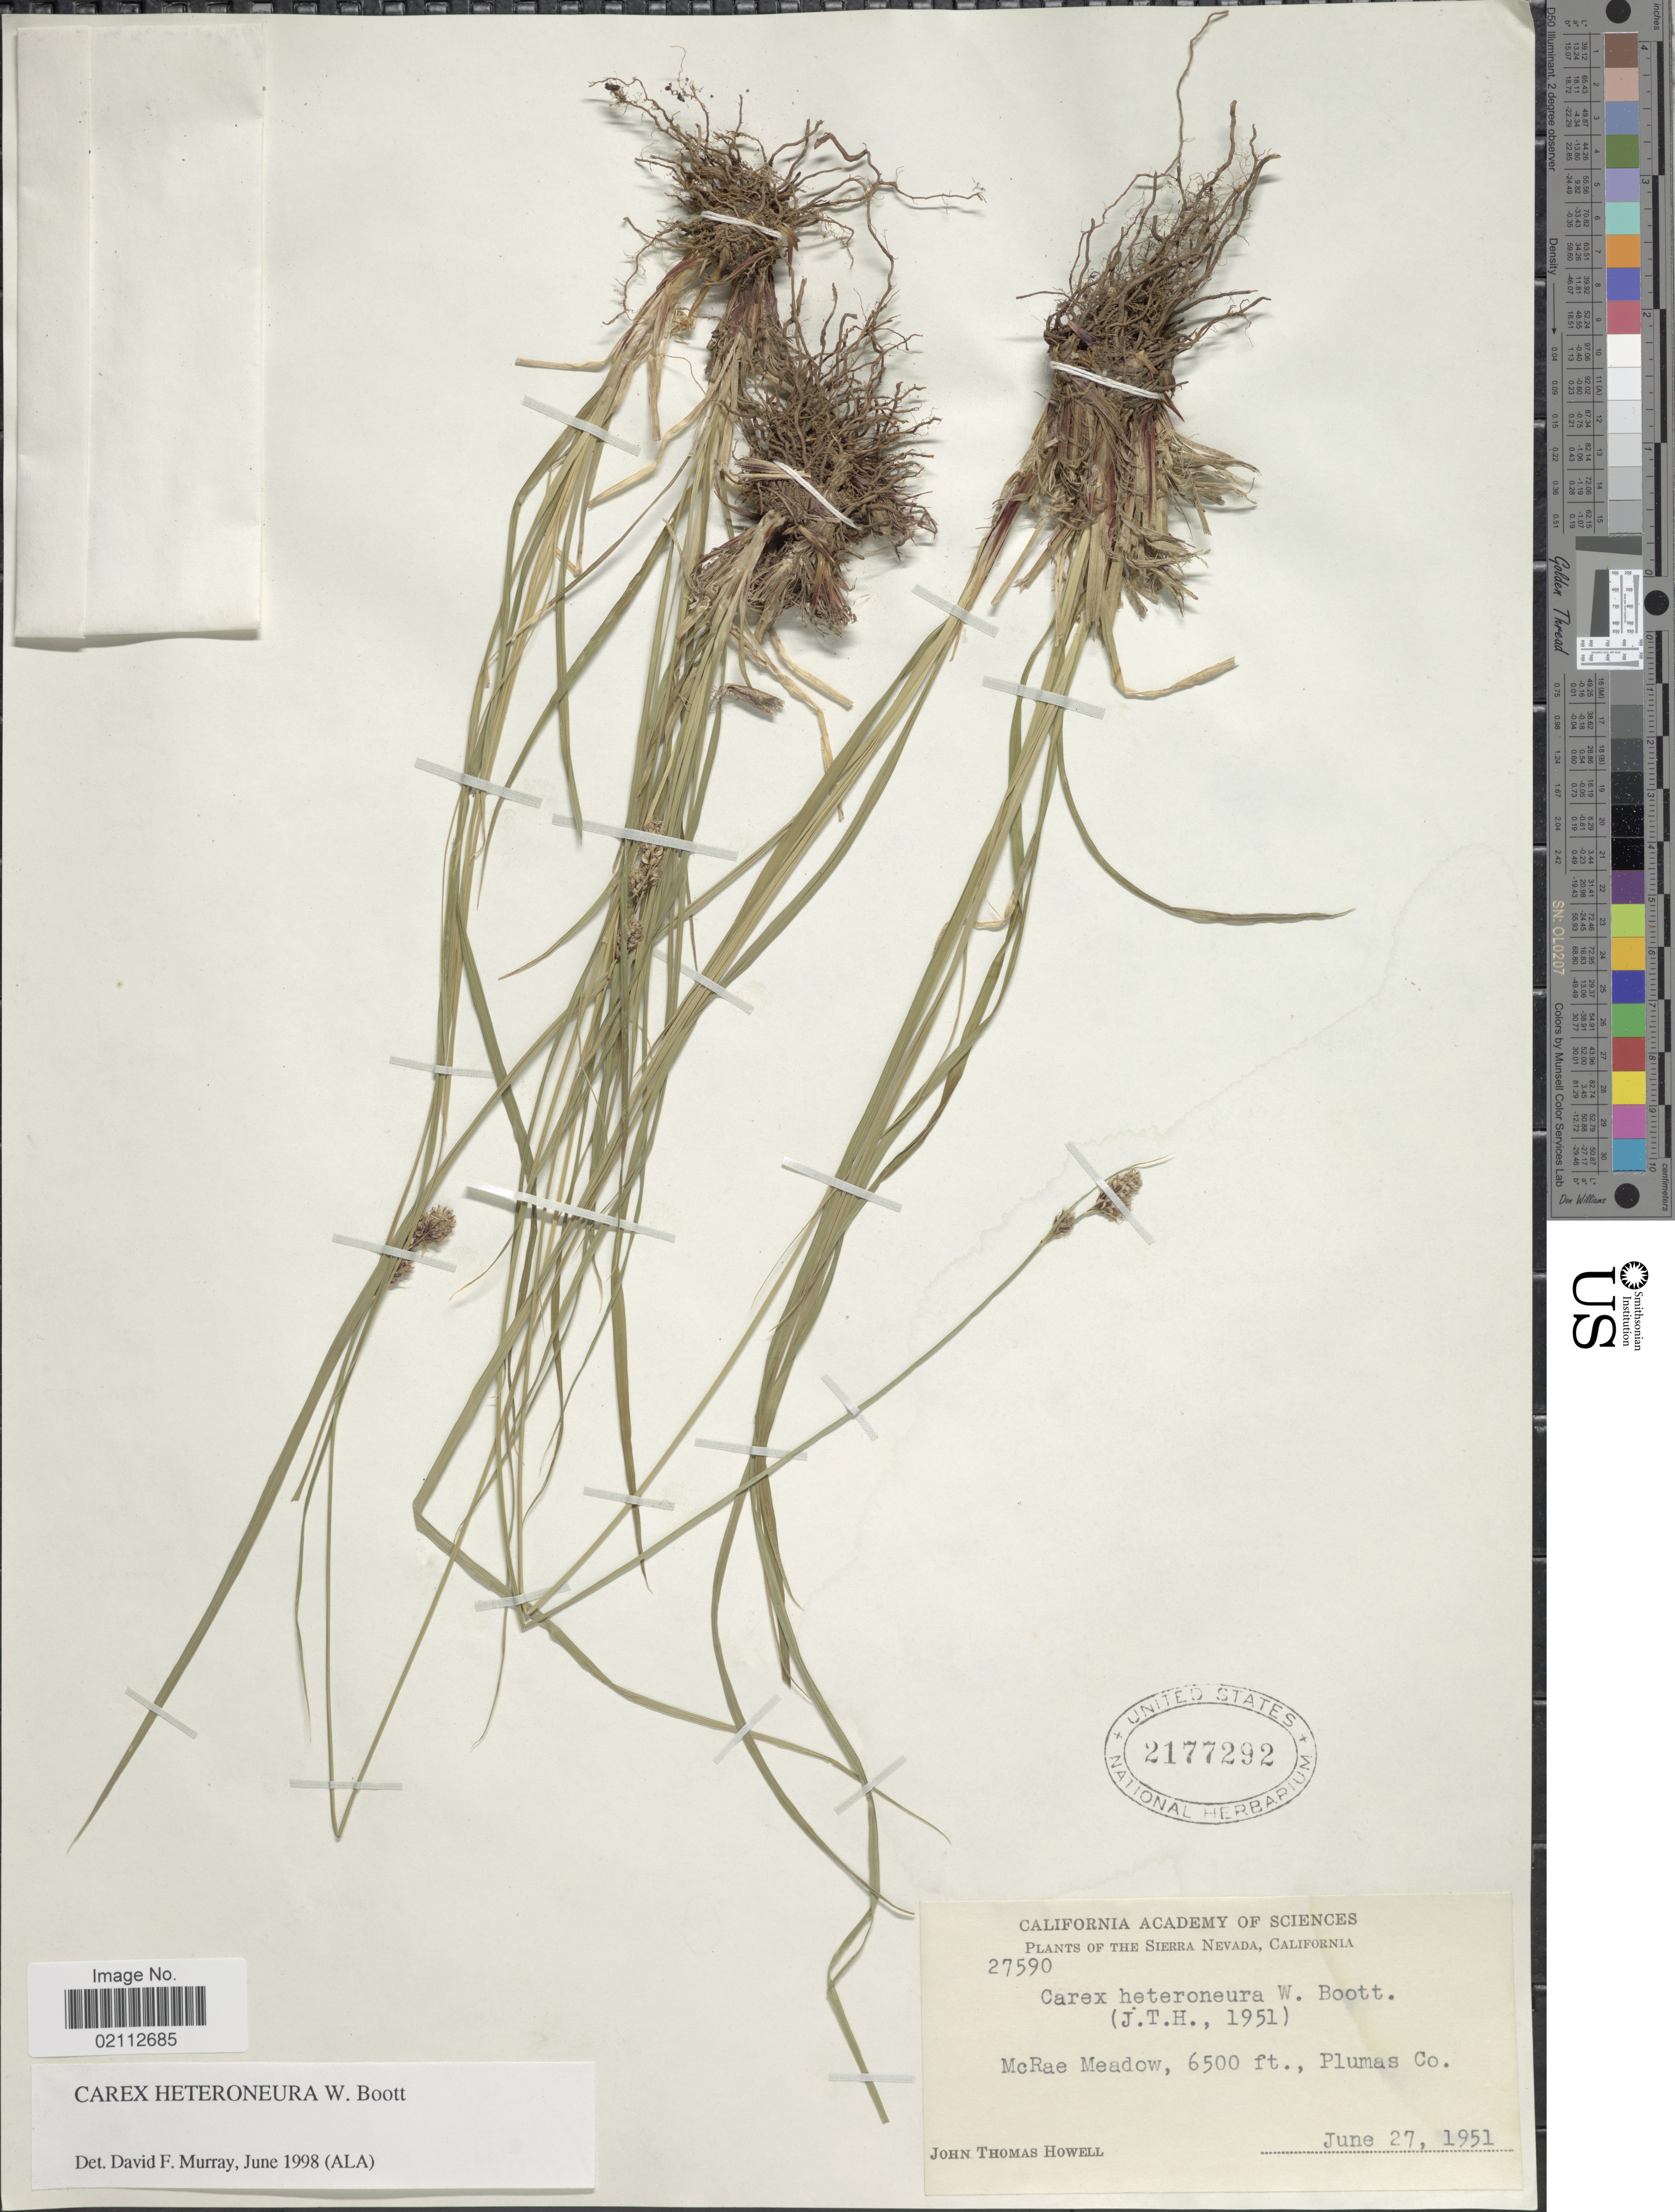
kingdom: Plantae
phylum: Tracheophyta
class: Liliopsida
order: Poales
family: Cyperaceae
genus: Carex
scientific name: Carex heteroneura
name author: S. Watson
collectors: J. T. Howell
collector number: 27590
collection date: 1951-06-27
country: United States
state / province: California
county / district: Plumas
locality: Sierra Nevada. McRae Meadow, Plumas Co.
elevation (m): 1981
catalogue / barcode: US 2177292